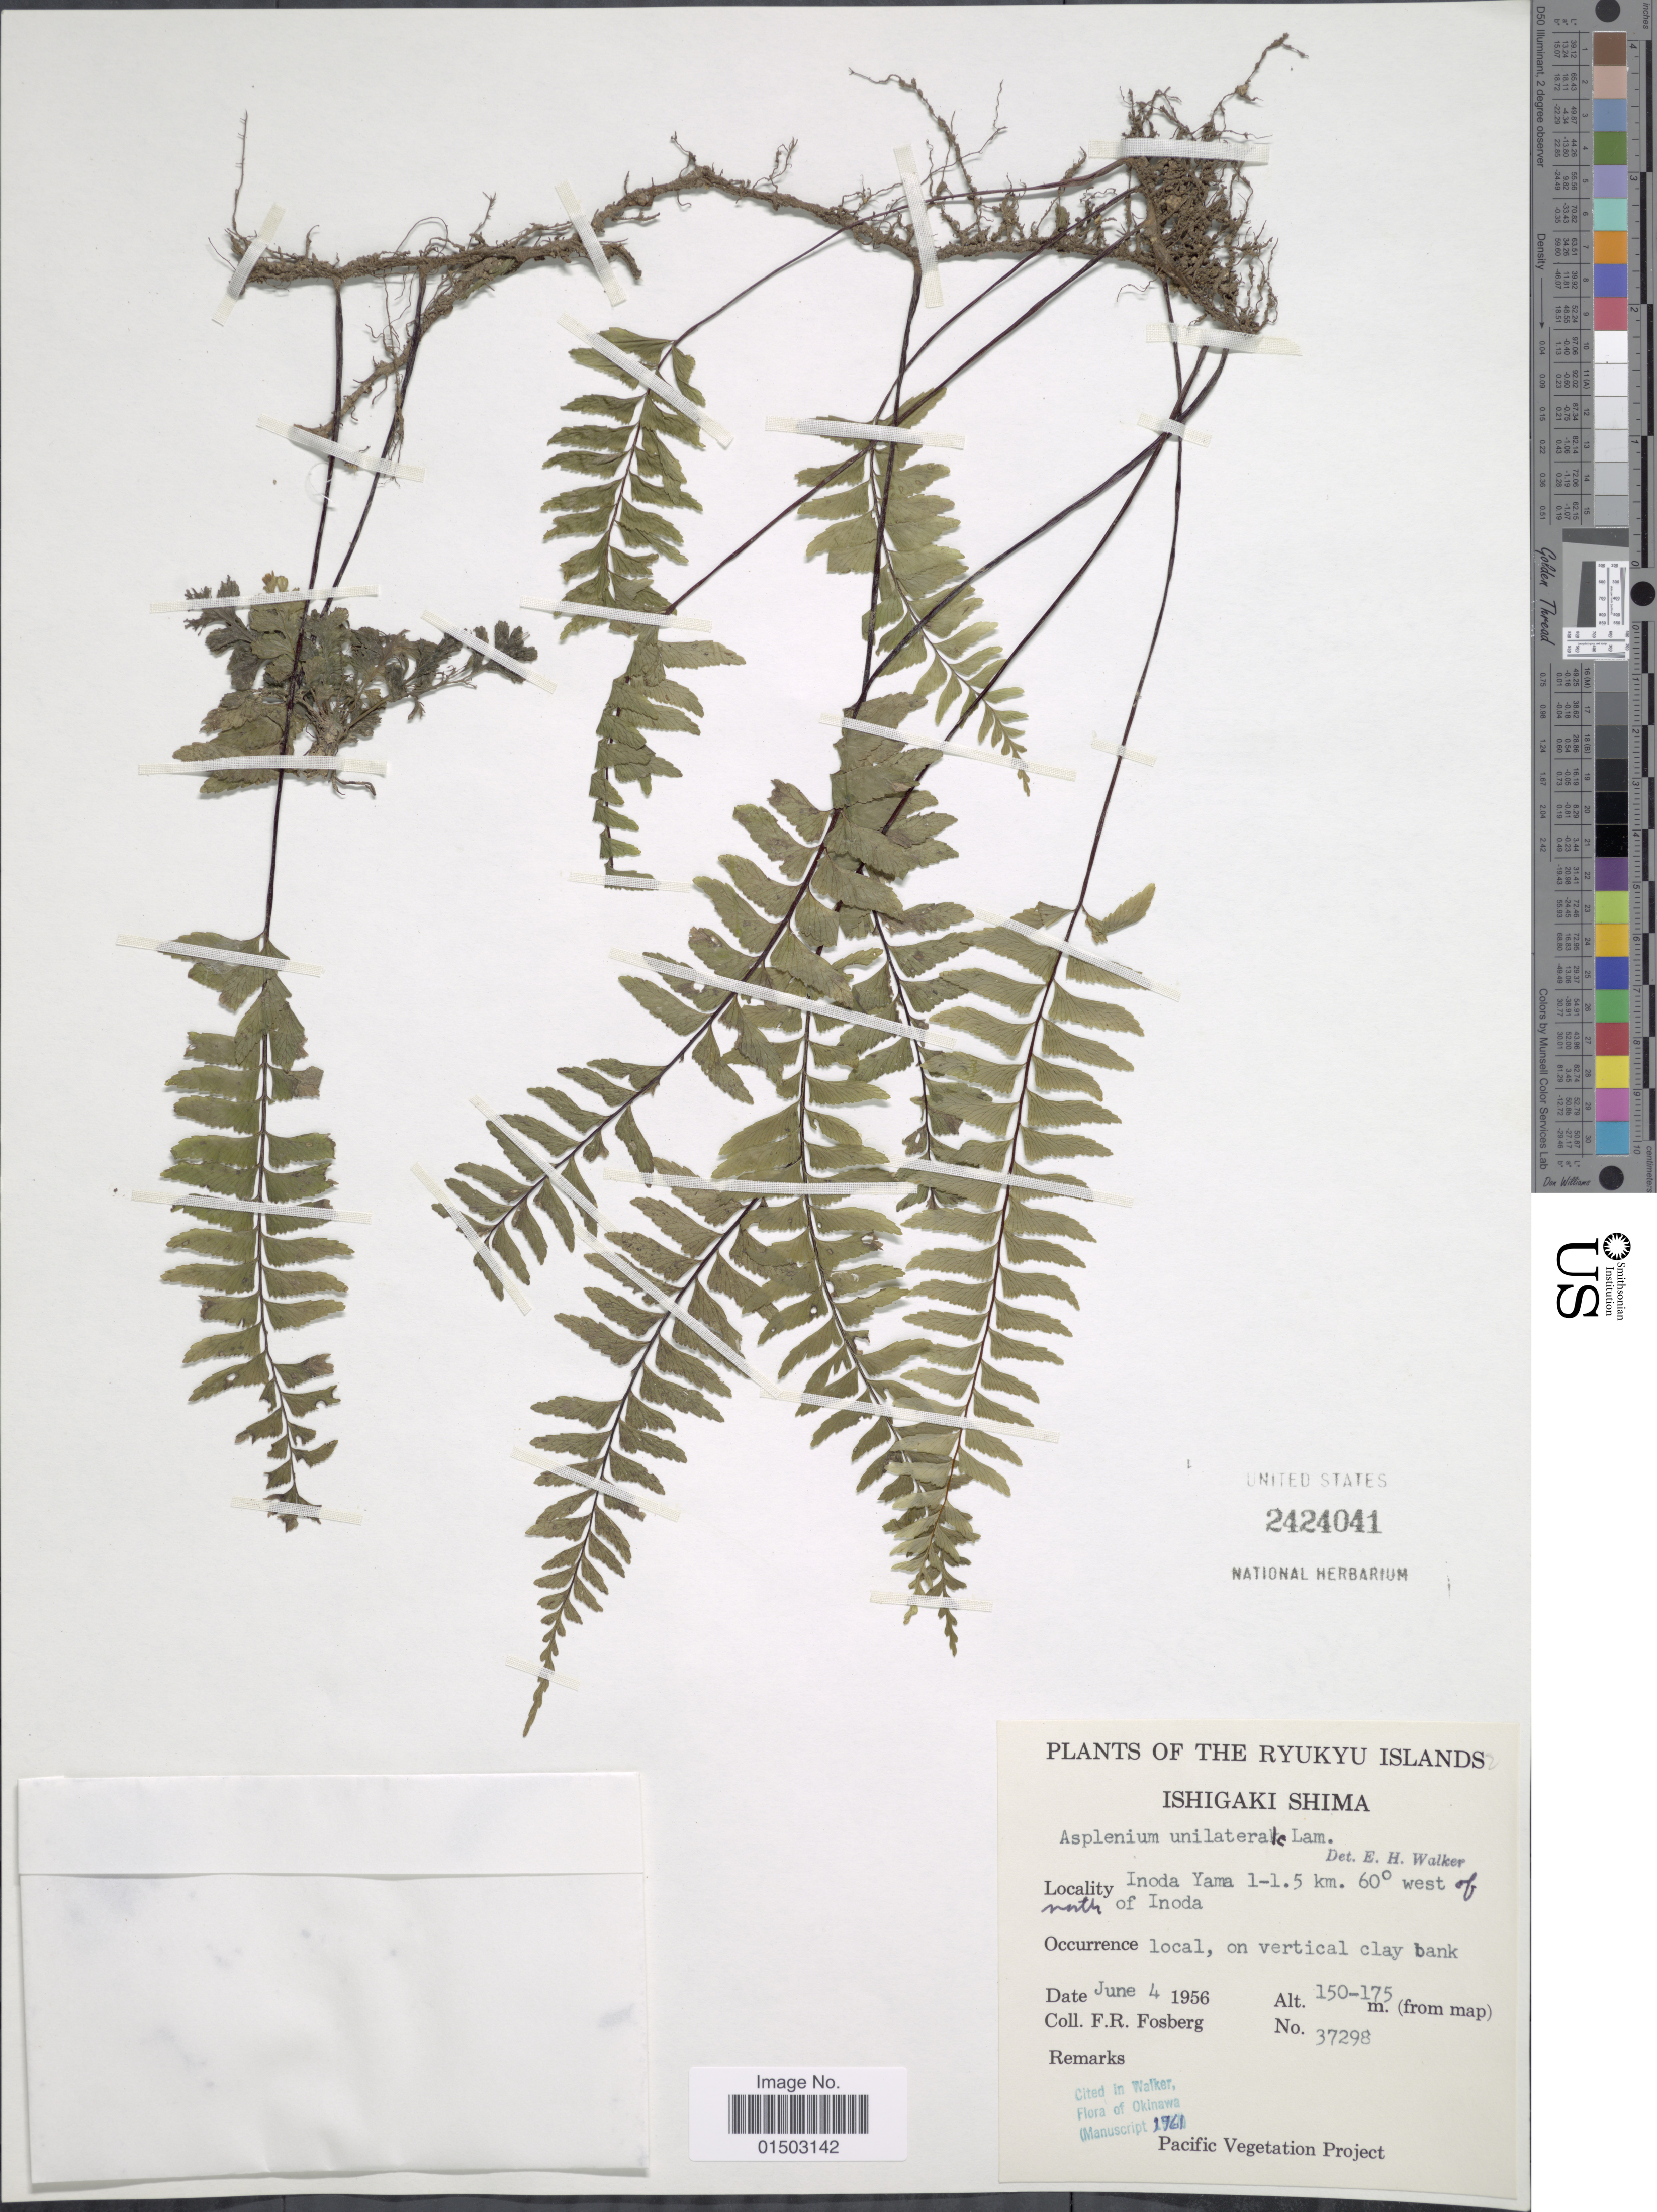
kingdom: Plantae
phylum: Tracheophyta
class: Polypodiopsida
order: Polypodiales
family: Aspleniaceae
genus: Hymenasplenium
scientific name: Hymenasplenium unilaterale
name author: (Lam.) Hayata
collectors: F. R. Fosberg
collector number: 37298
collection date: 1956-06-04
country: Japan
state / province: Okinawa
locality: Ryukyu Islands. Ishigaki Shima. Inoda Yama.1-1.5 km. 60° west of north of India.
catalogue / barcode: US 2424041